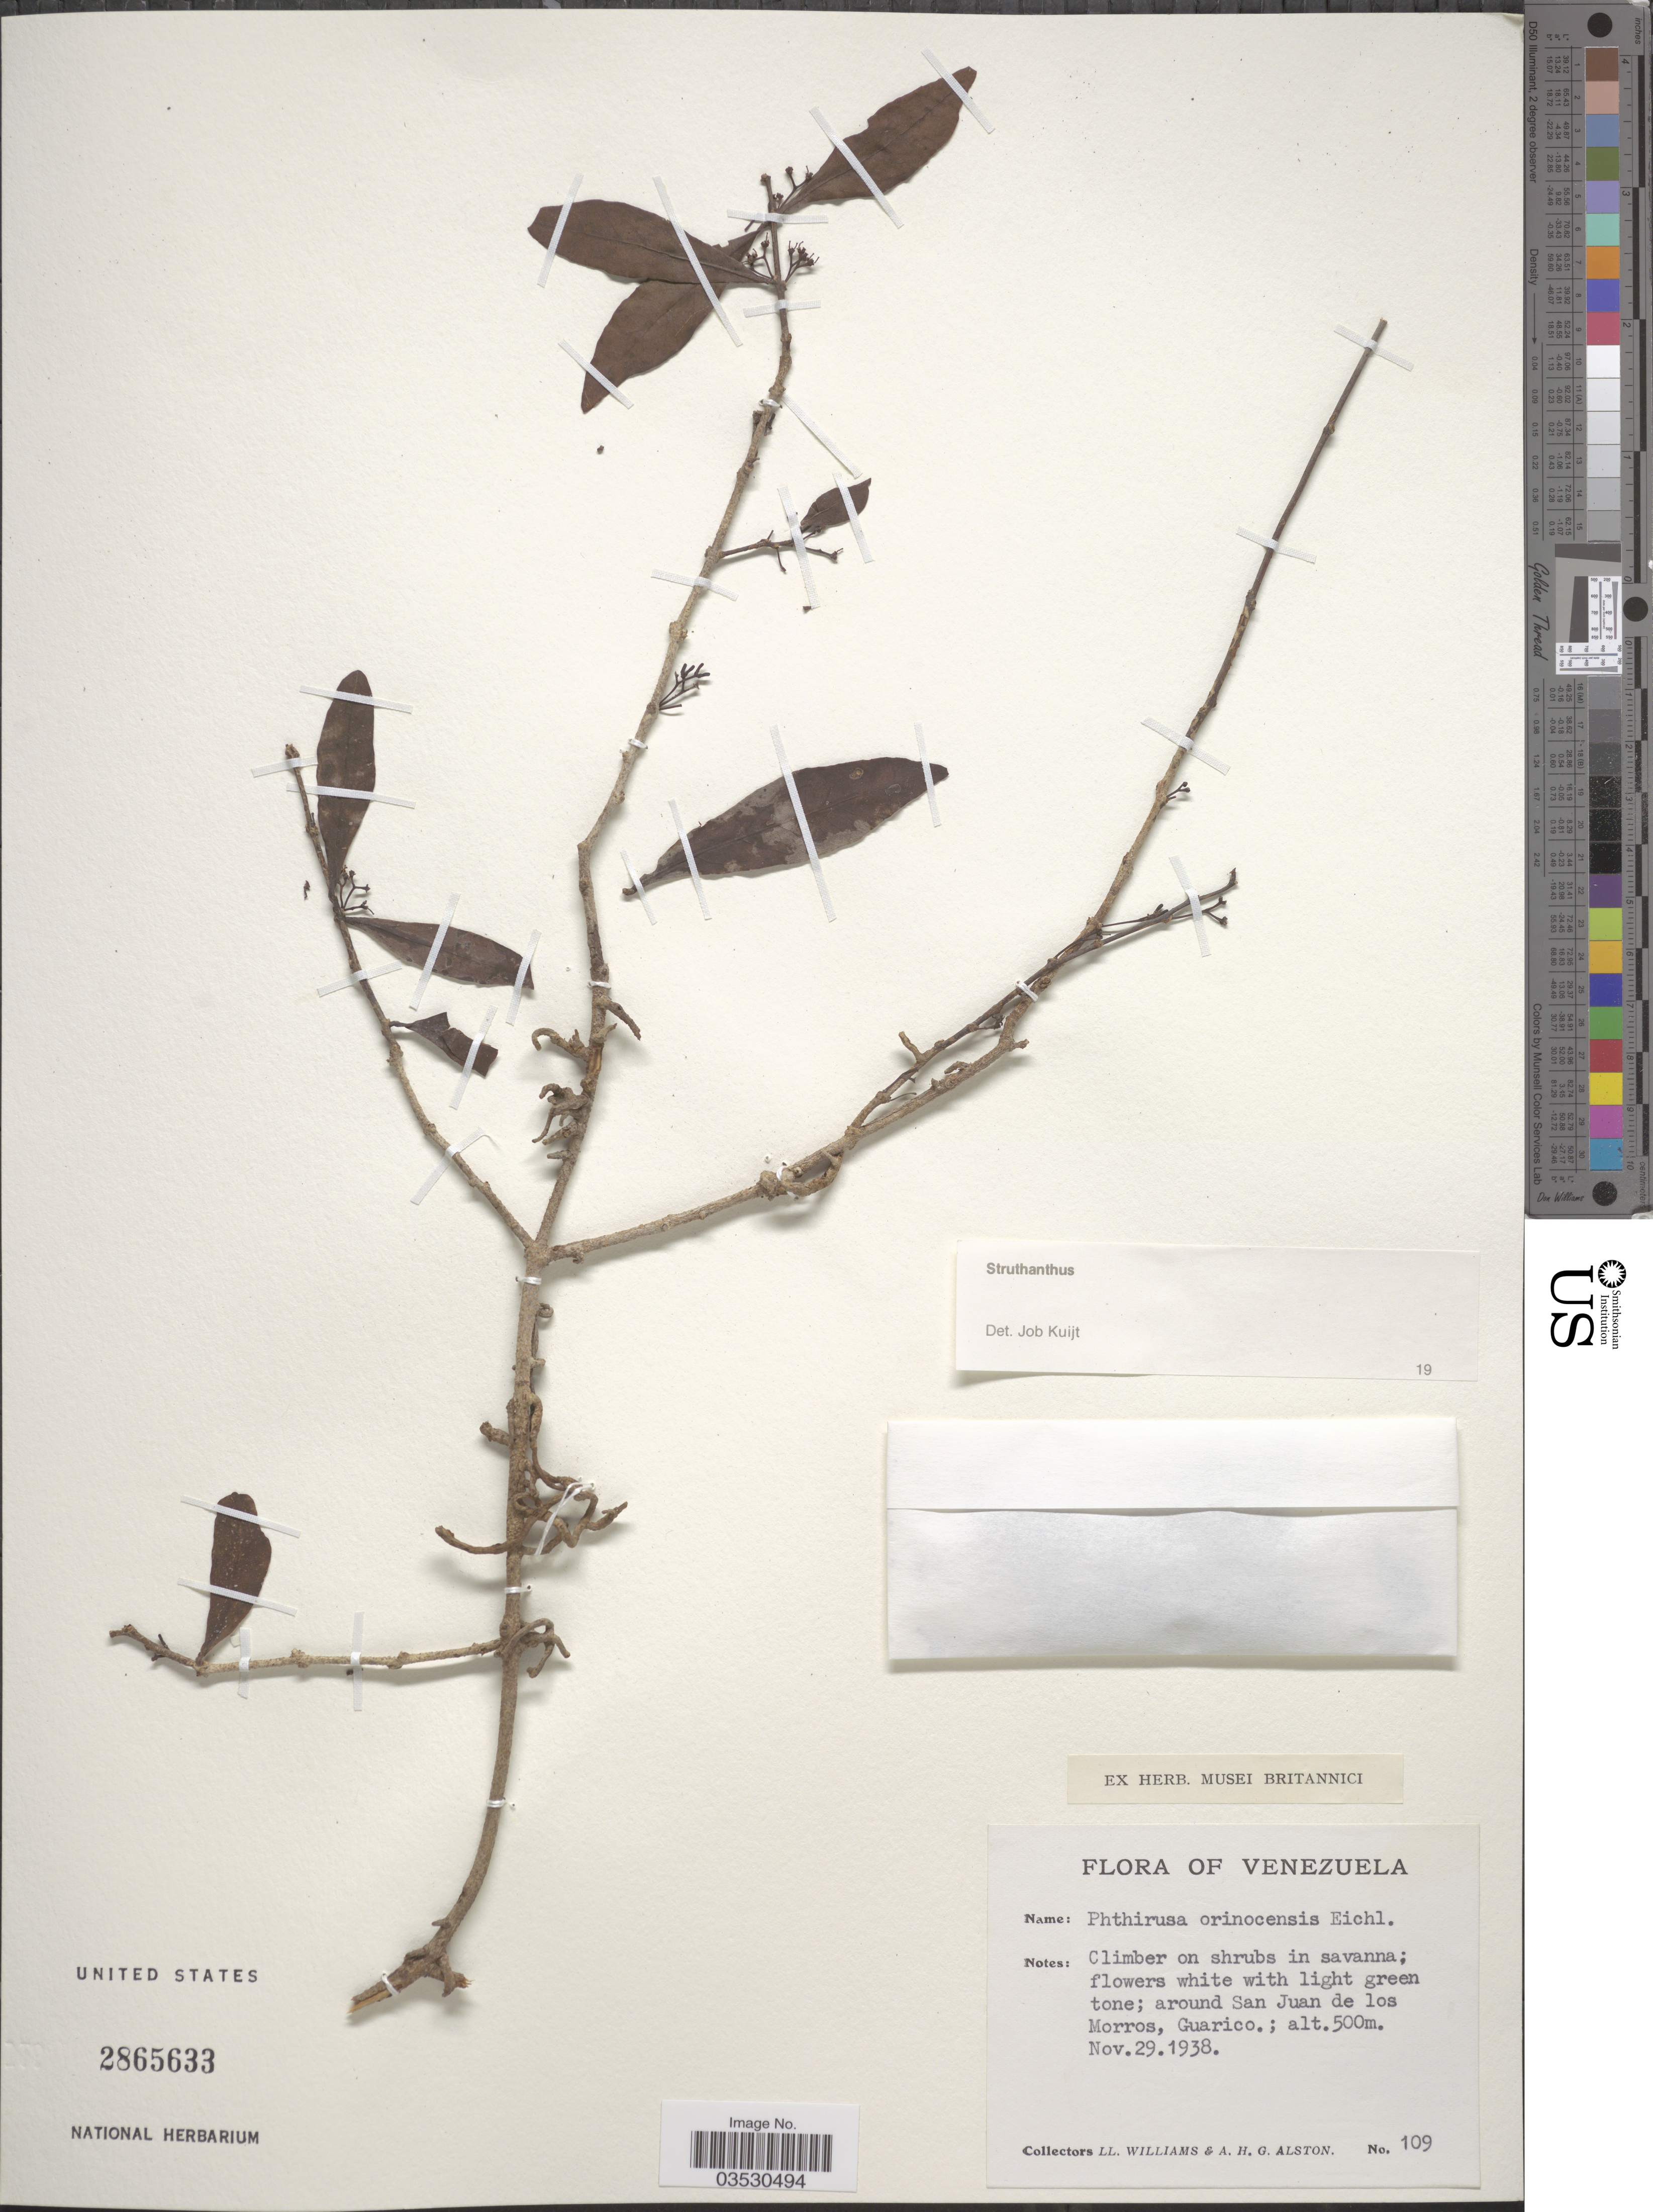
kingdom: Plantae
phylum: Tracheophyta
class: Magnoliopsida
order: Santalales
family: Loranthaceae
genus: Struthanthus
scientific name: Struthanthus sp.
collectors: Ll. Williams & A. H. Alston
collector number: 109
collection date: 1938-11-29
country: Venezuela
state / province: Guárico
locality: Around San Juan de los Morros.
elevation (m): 500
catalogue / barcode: US 2865633